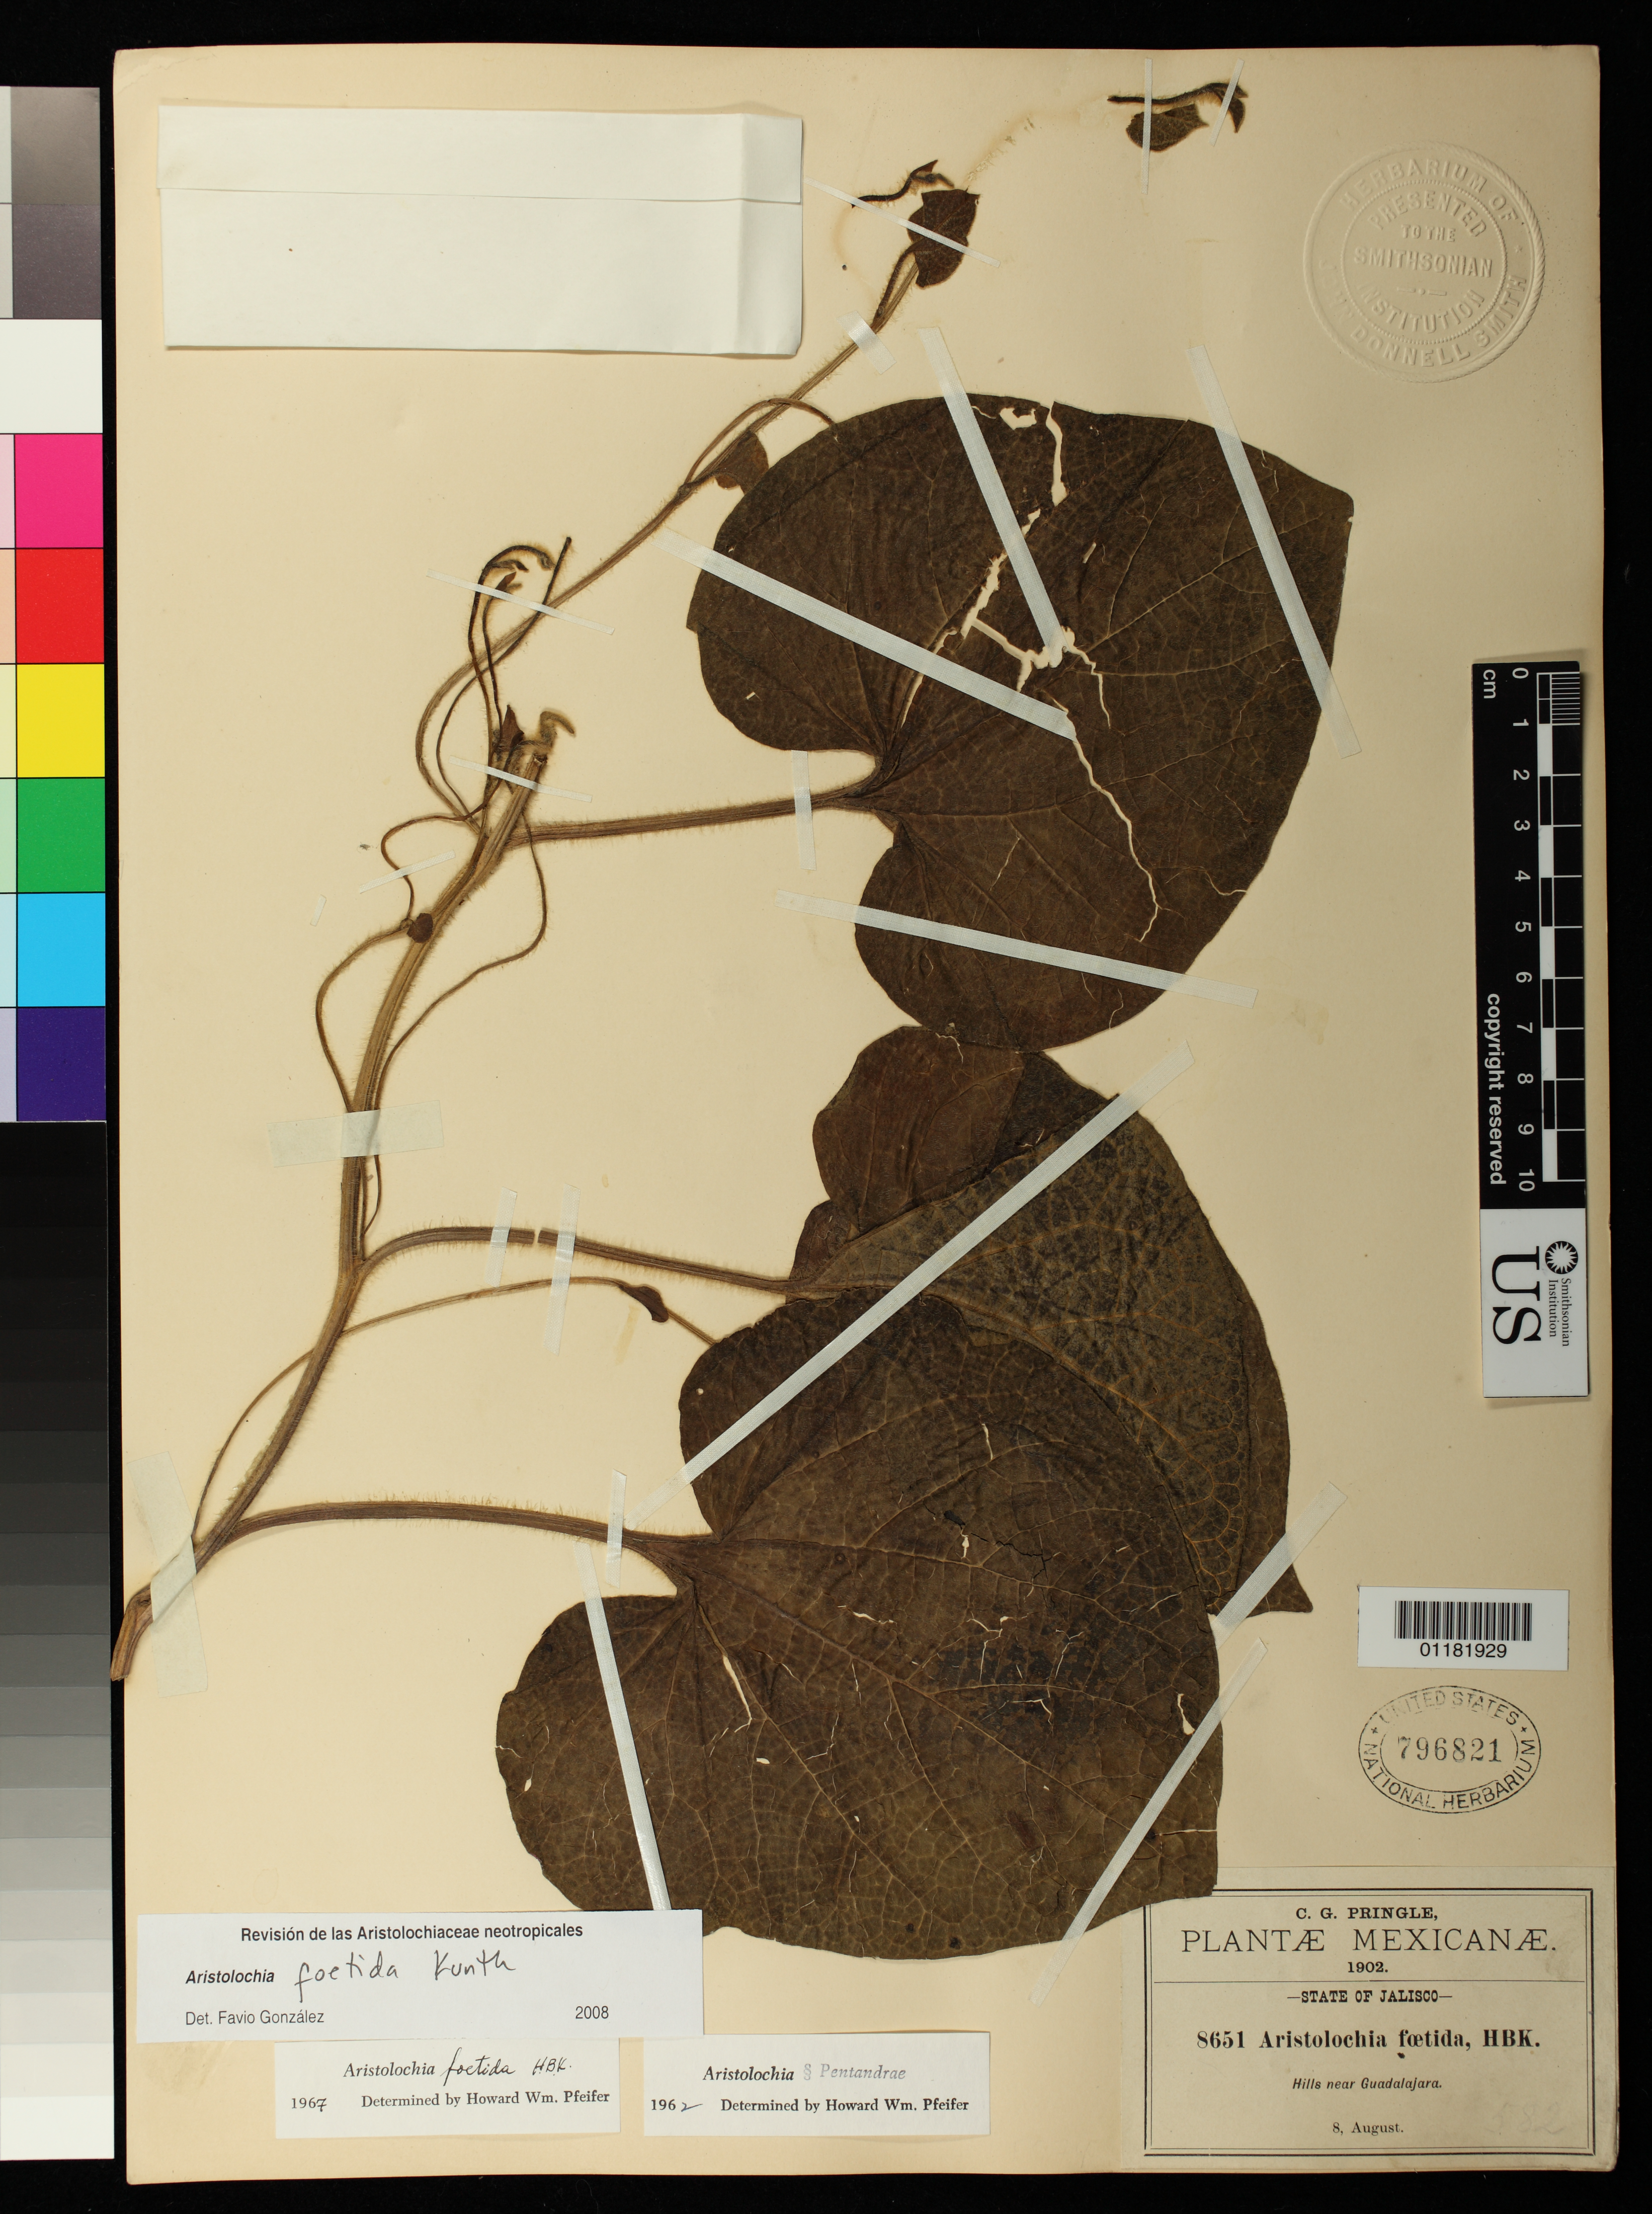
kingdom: Plantae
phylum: Tracheophyta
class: Magnoliopsida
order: Piperales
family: Aristolochiaceae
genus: Aristolochia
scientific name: Aristolochia foetida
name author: Kunth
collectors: C. G. Pringle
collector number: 8651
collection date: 1902-08-08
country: Mexico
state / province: Jalisco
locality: Hills near Guadalajara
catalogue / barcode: US 796821